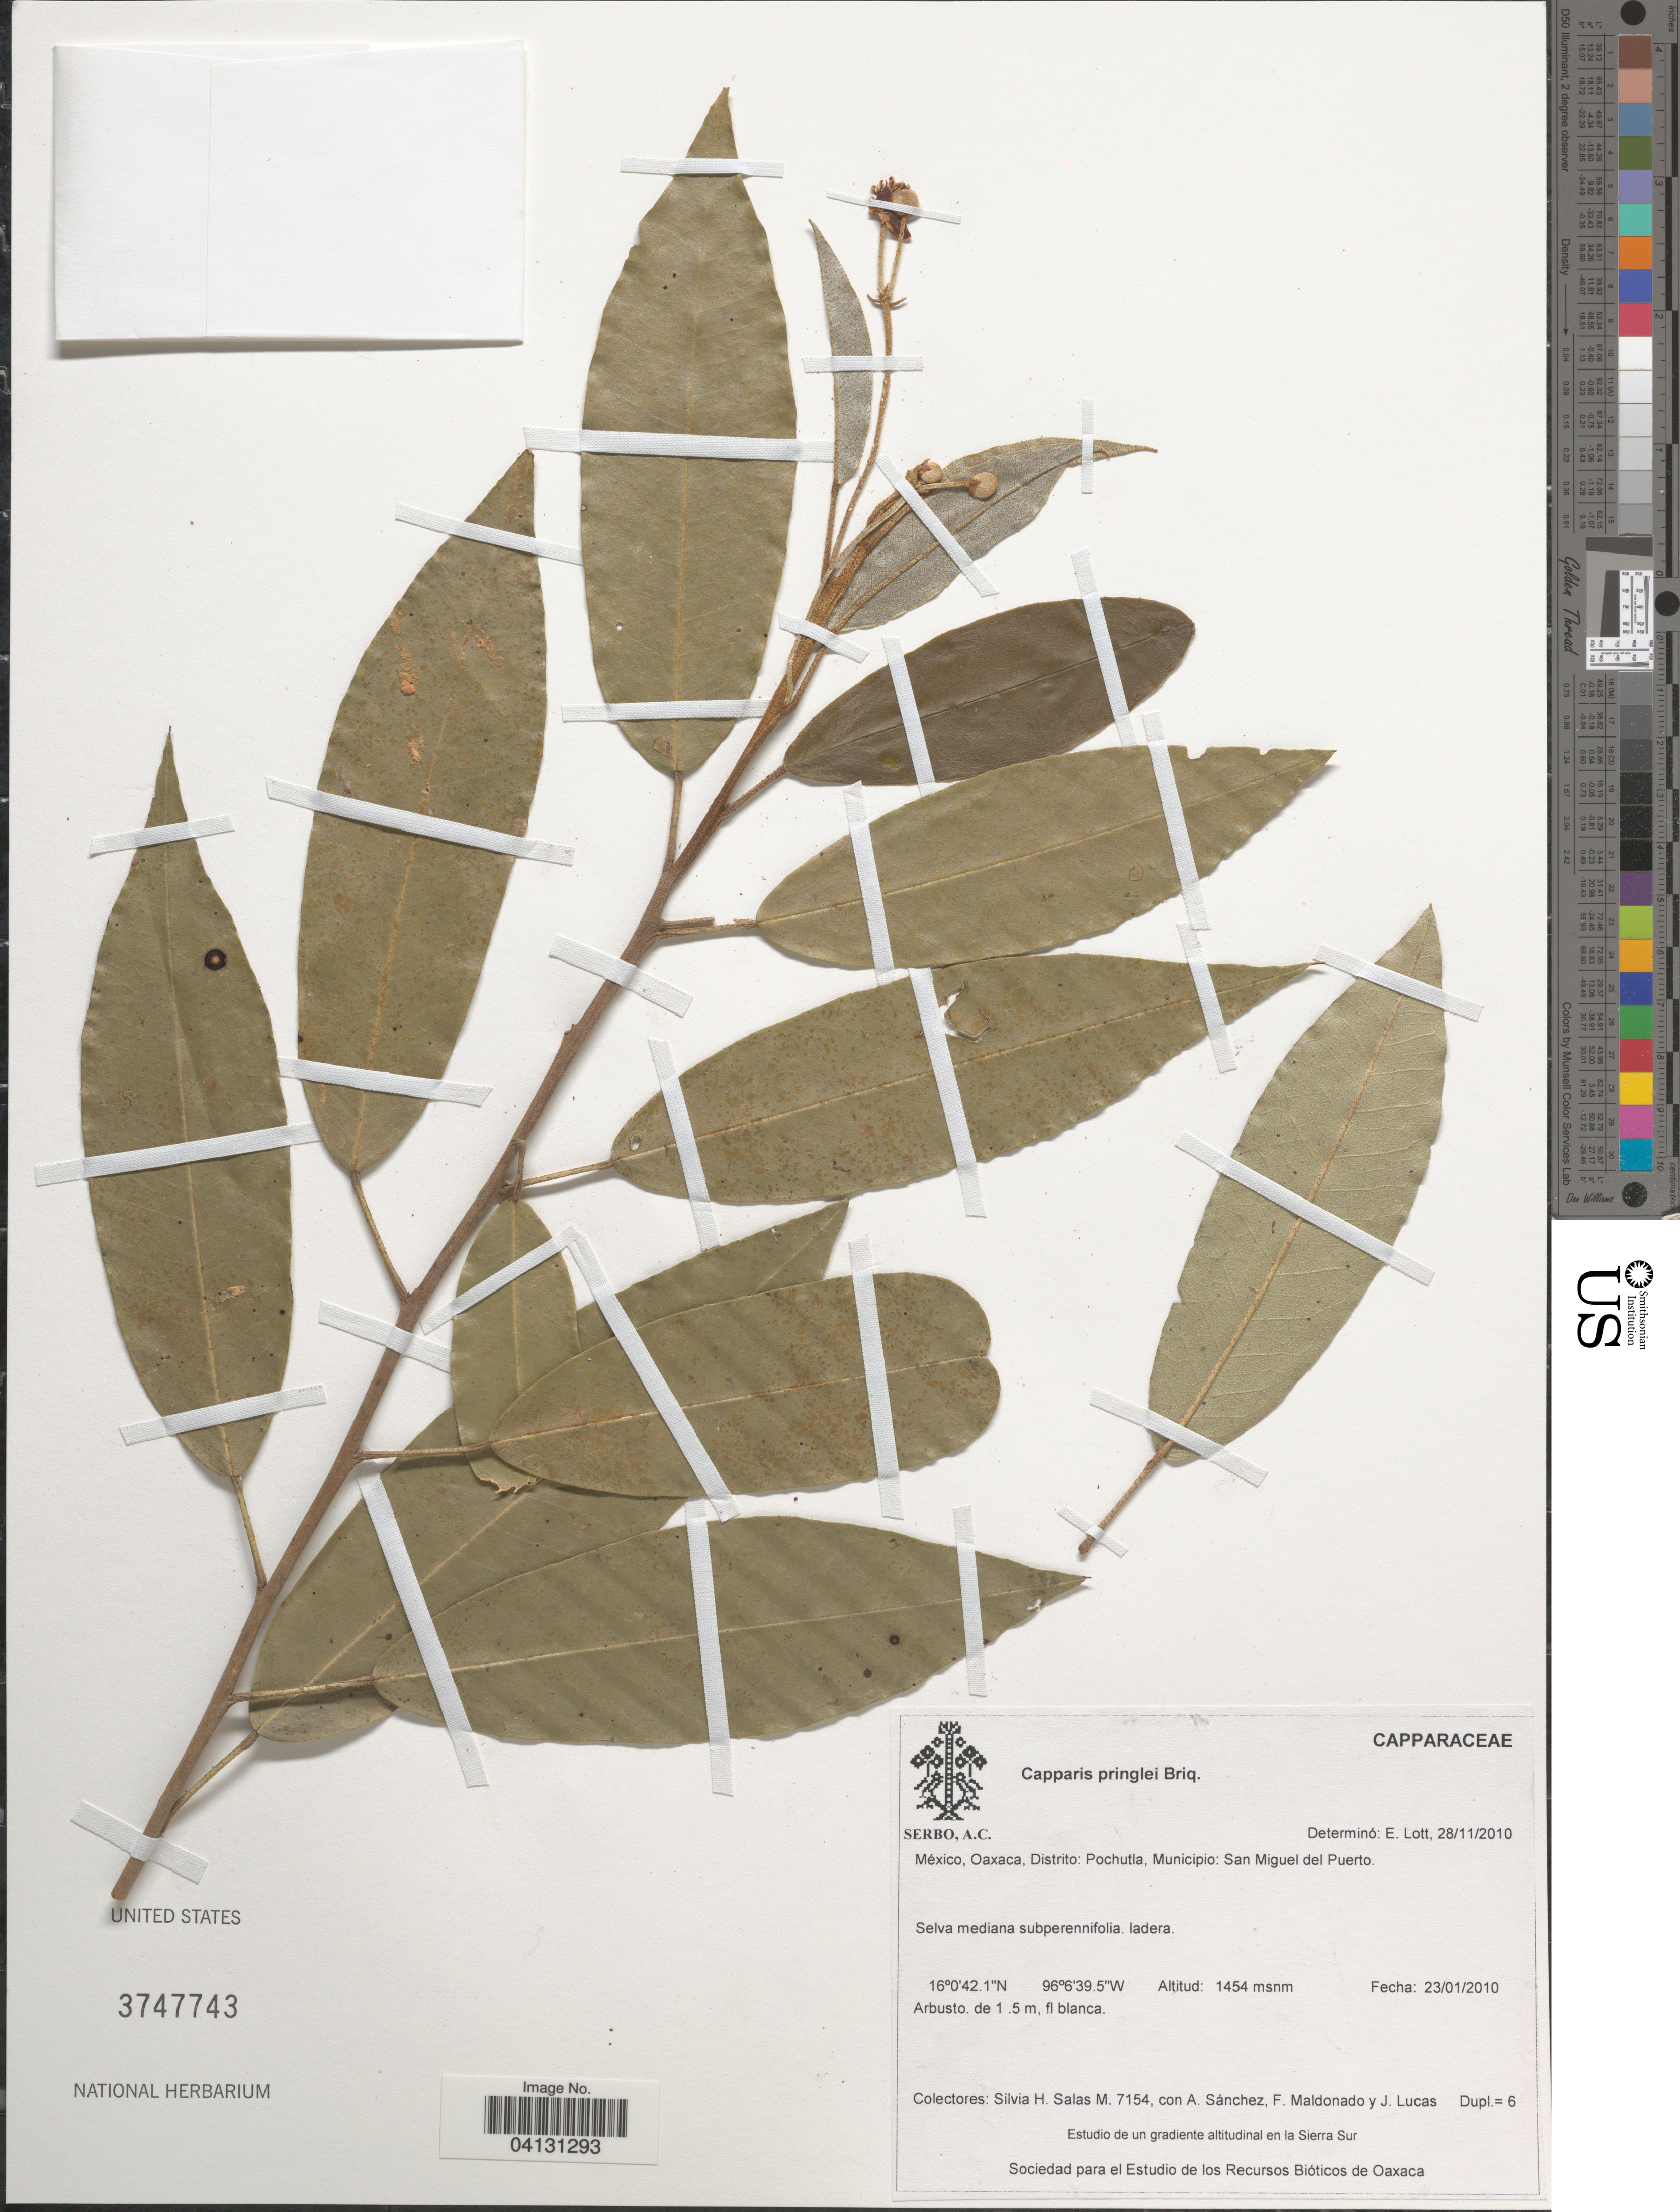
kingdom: Plantae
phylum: Tracheophyta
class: Magnoliopsida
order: Brassicales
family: Capparaceae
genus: Capparis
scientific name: Capparis pringlei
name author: Briq.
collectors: S. Salas M., A. Sánchez, F. Maldonado & J. Lucas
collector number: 7154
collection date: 2010-01-23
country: Mexico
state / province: Oaxaca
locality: Distrito: Pochutla, Municipio: San Miguel del Puerto.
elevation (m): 1454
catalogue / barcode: US 3747743